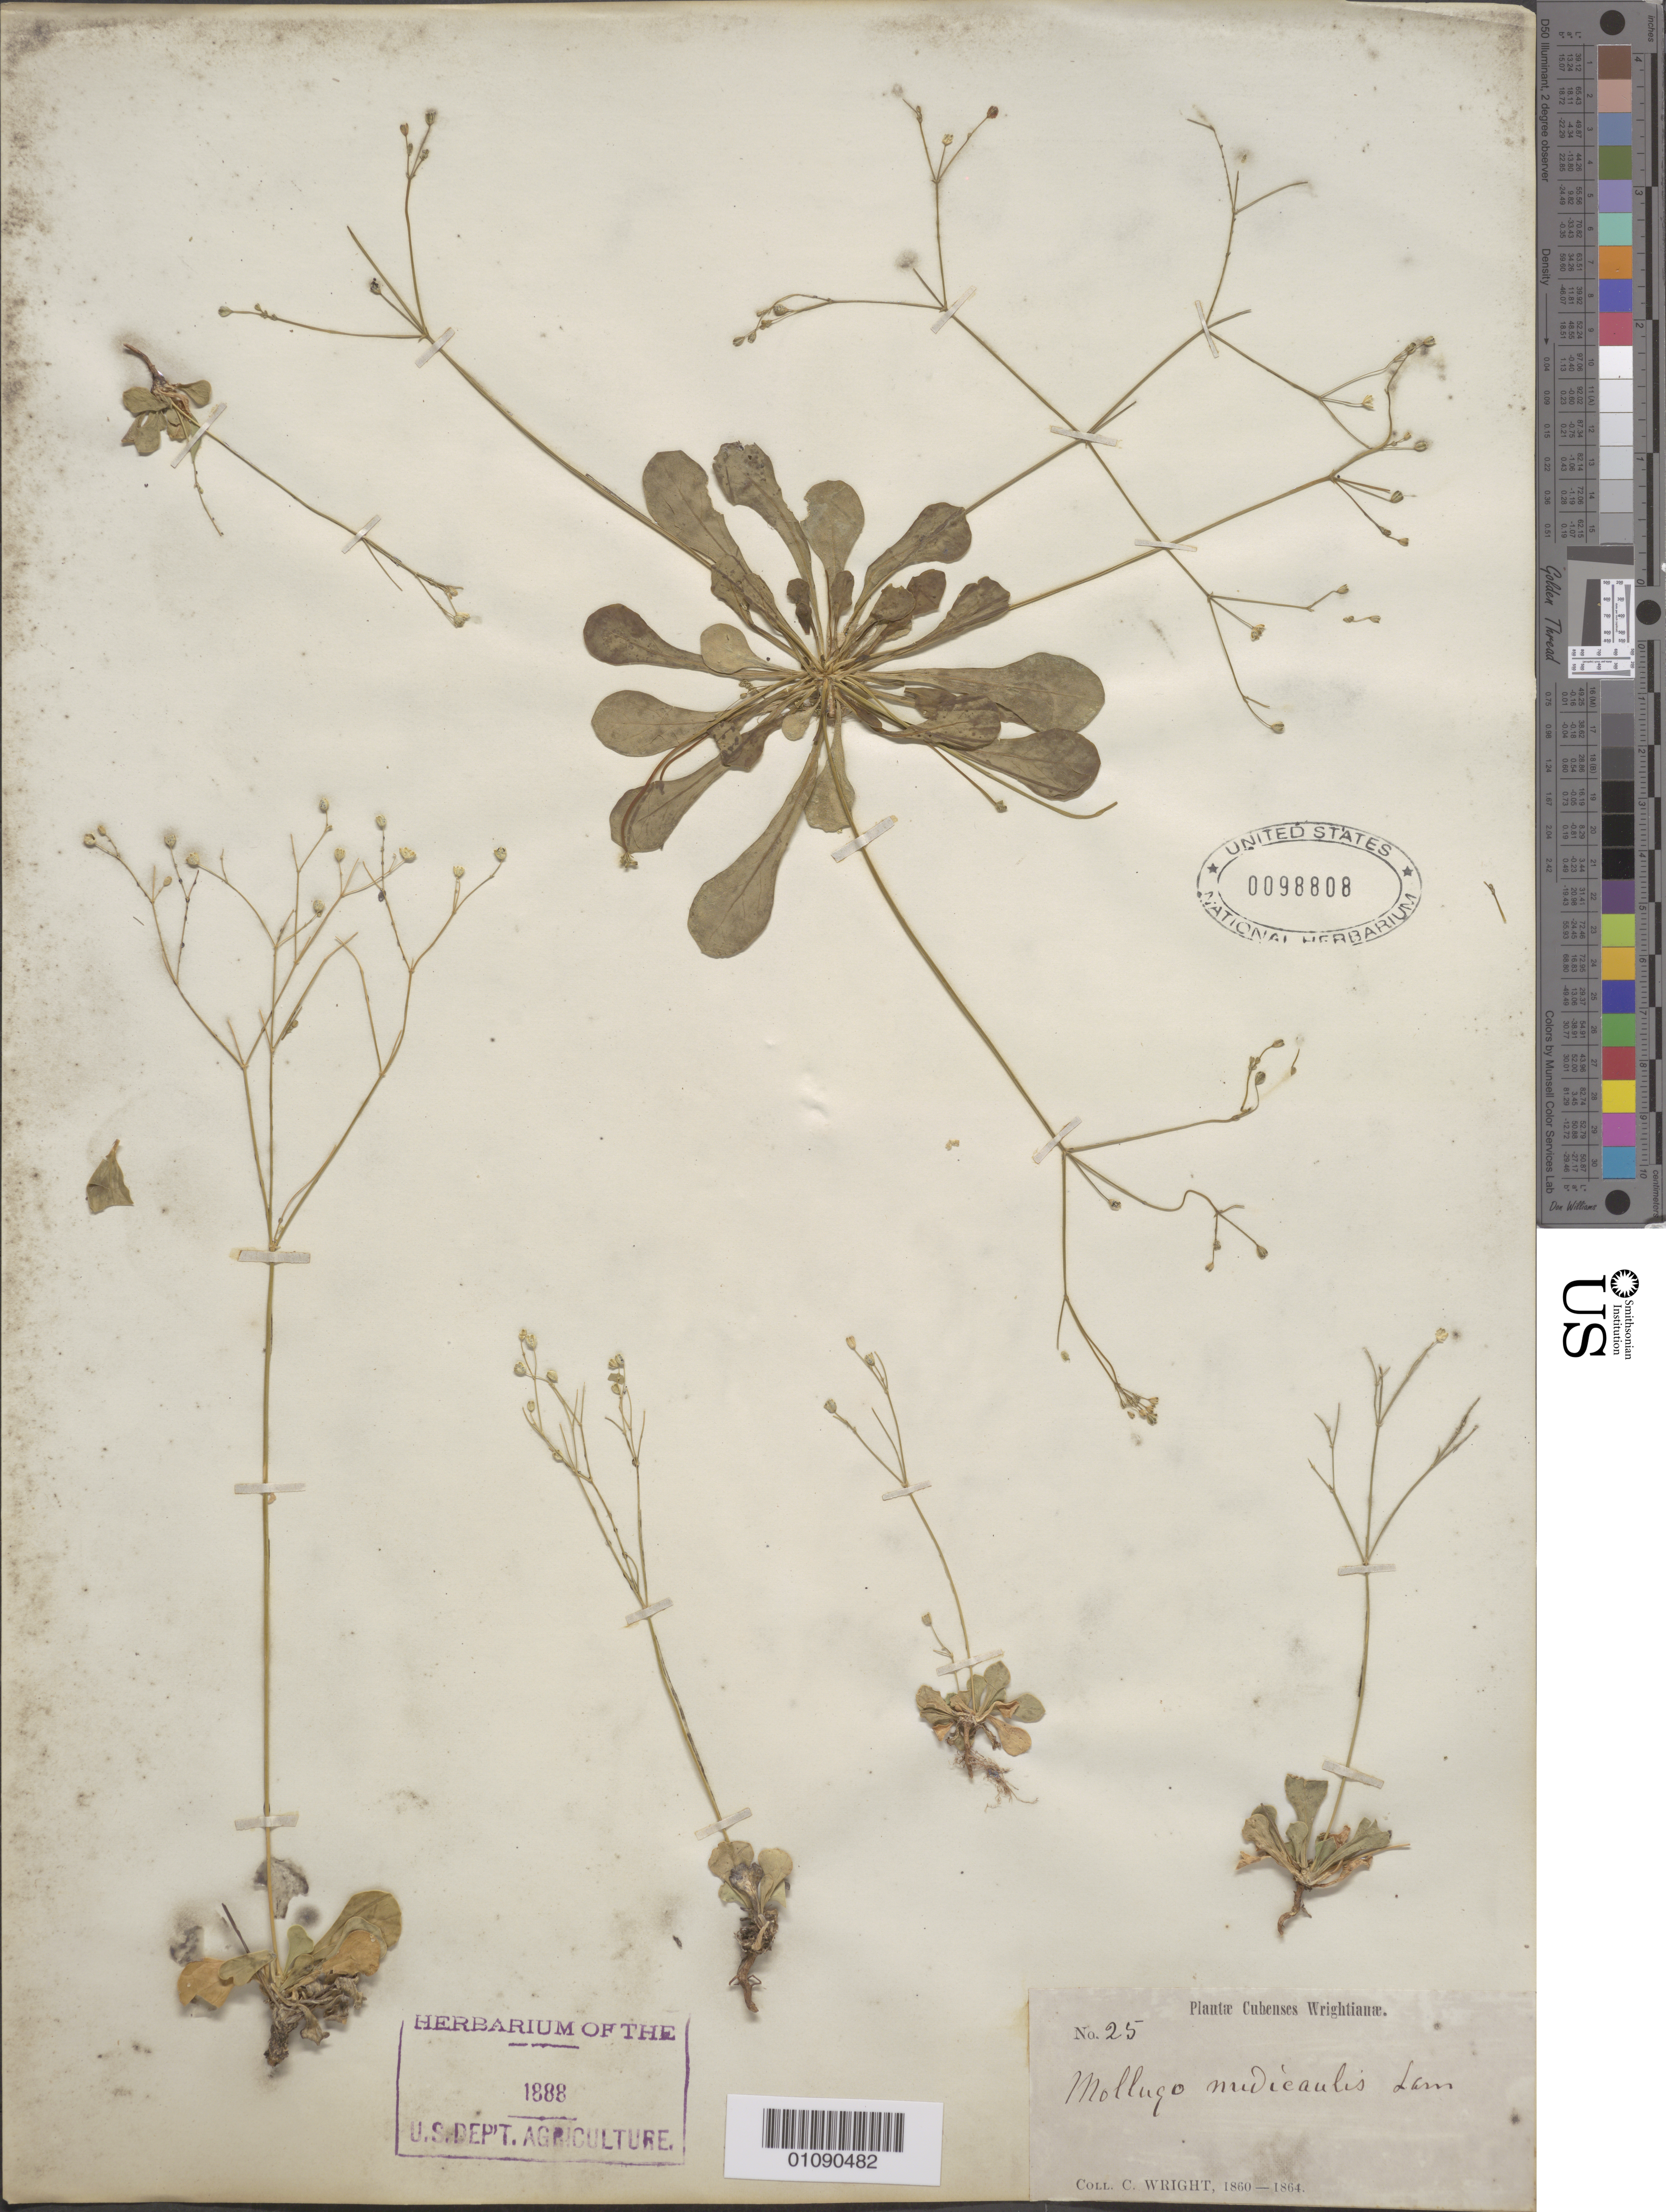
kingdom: Plantae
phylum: Tracheophyta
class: Magnoliopsida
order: Caryophyllales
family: Molluginaceae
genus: Paramollugo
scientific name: Paramollugo spathulata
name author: (Sw.) Sukhor.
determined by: Strong, Mark T., (BOT), Smithsonian Institution - National Museum of Natural History (UNITED STATES)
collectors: C. Wright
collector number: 25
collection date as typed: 1860 to 1864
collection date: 1860/1864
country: Cuba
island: Cuba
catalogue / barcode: US 98808